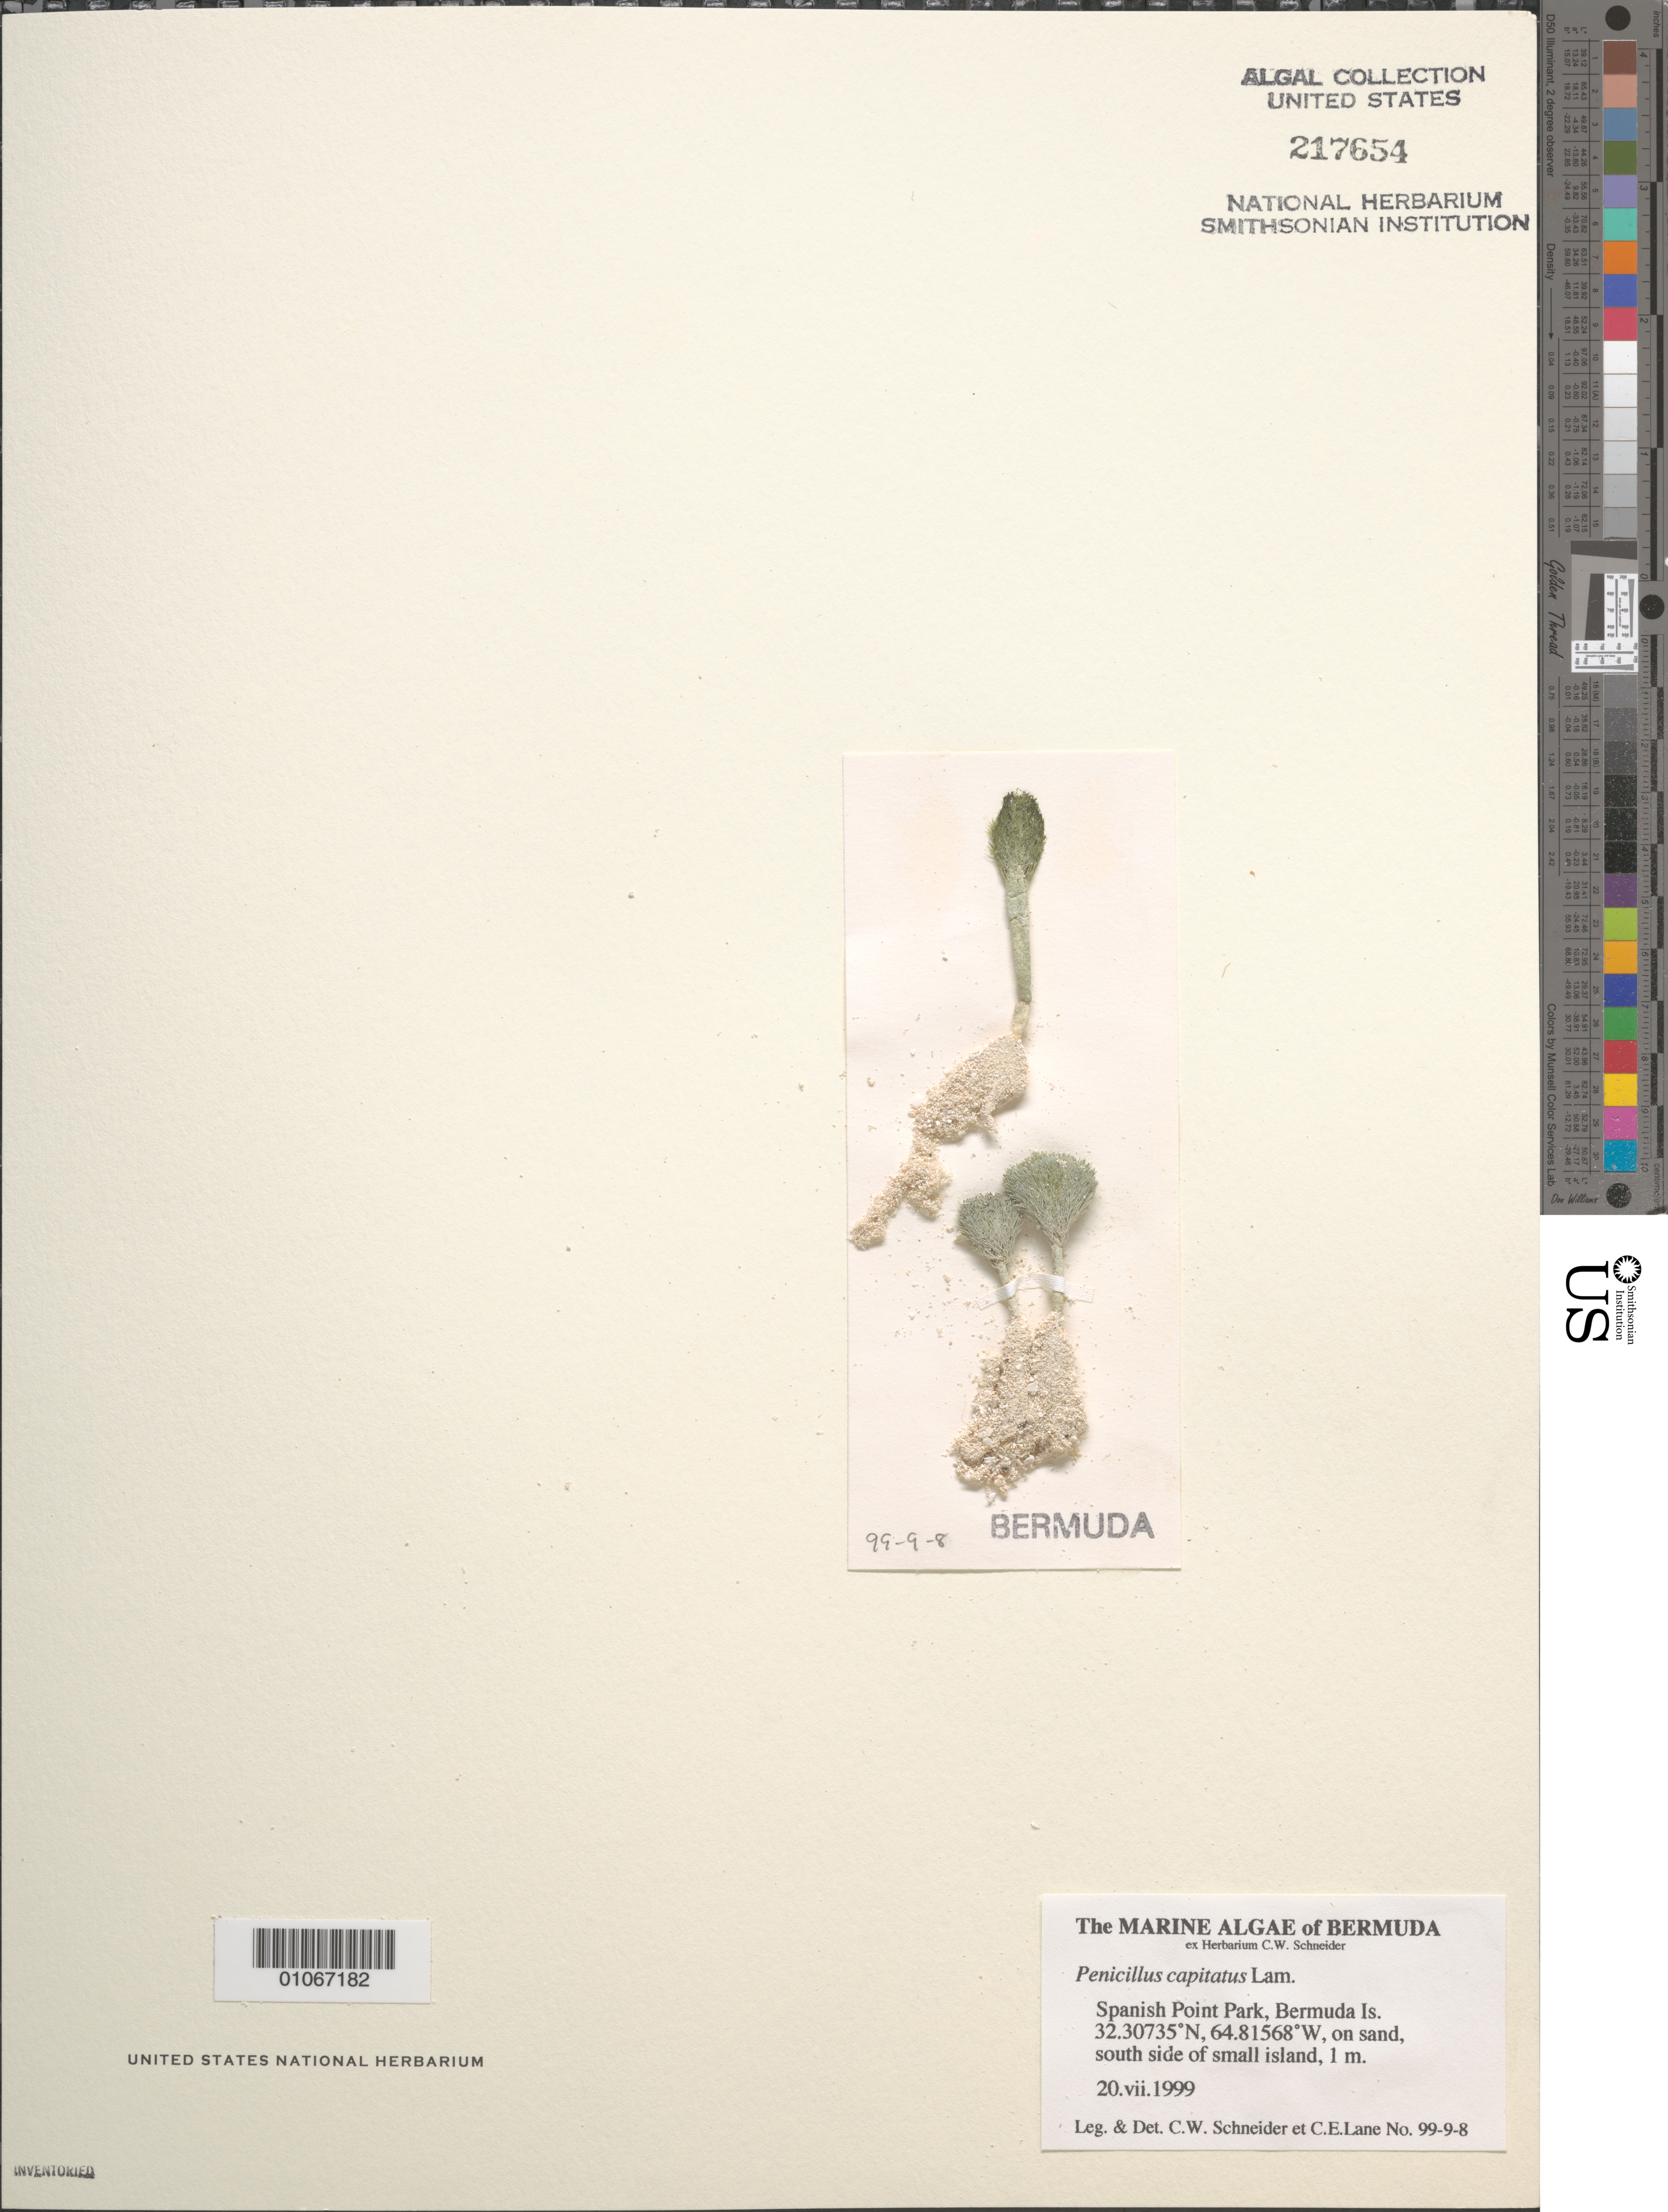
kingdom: Plantae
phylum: Chlorophyta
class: Ulvophyceae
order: Bryopsidales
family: Udoteaceae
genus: Penicillus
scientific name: Penicillus capitatus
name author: Lam.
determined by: Schneider, C. W.; Lane, C. E.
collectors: C. W. Schneider & C. E. Lane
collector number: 99-9-8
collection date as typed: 20 Jul 1999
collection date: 1999-07-20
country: Bermuda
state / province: Pembroke Parish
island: Bermuda Island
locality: Spanish Point Park, south side of small island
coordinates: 32.30735 'N, 64.81568 W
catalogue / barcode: US 217654